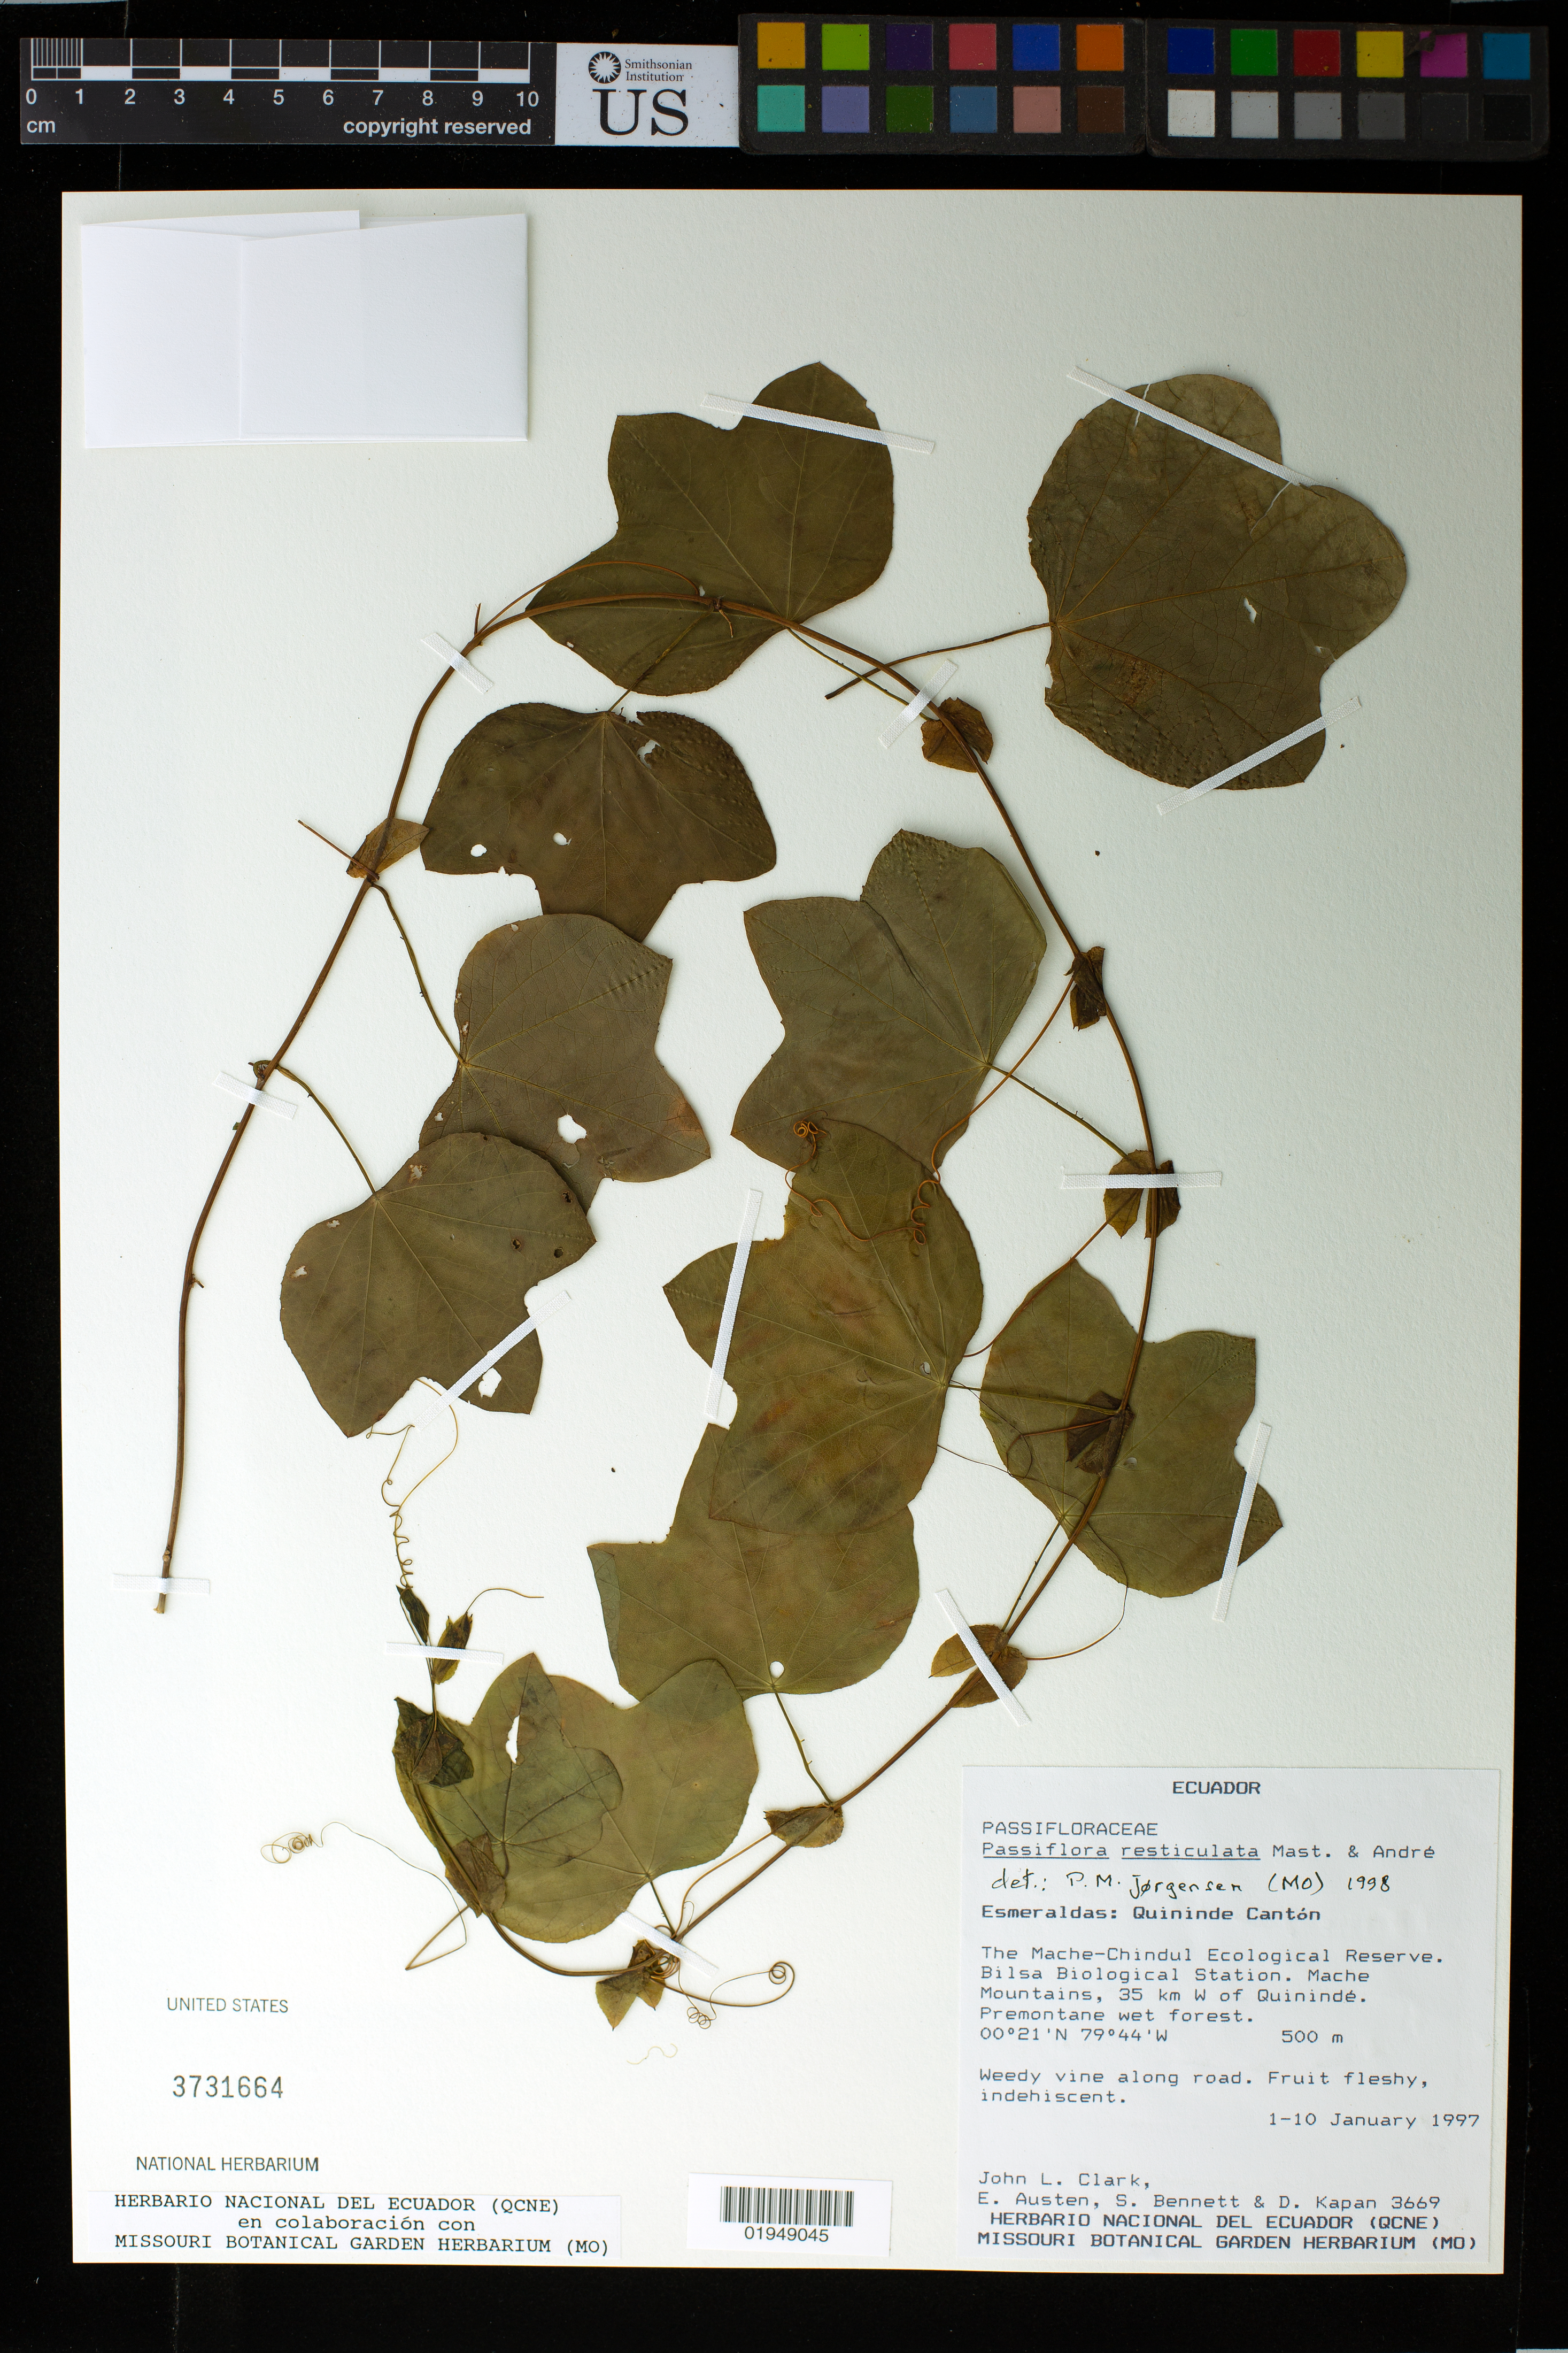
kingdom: Plantae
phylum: Tracheophyta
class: Magnoliopsida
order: Malpighiales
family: Passifloraceae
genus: Passiflora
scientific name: Passiflora resticulata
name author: Mast. & André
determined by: Jørgensen, P. M.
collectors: J. L. Clark, E. Austen, S. Bennett & D. Kapan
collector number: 3669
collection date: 1997-01-01/1997-01-10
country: Ecuador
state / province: Esmeraldas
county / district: Quinindé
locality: The Mache-Chindul Ecological Reserve. Bilsa Biological Station. Mache Mountains, 35 km W of Quininde.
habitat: Premontane wet forest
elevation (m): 500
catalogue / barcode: US 3731664